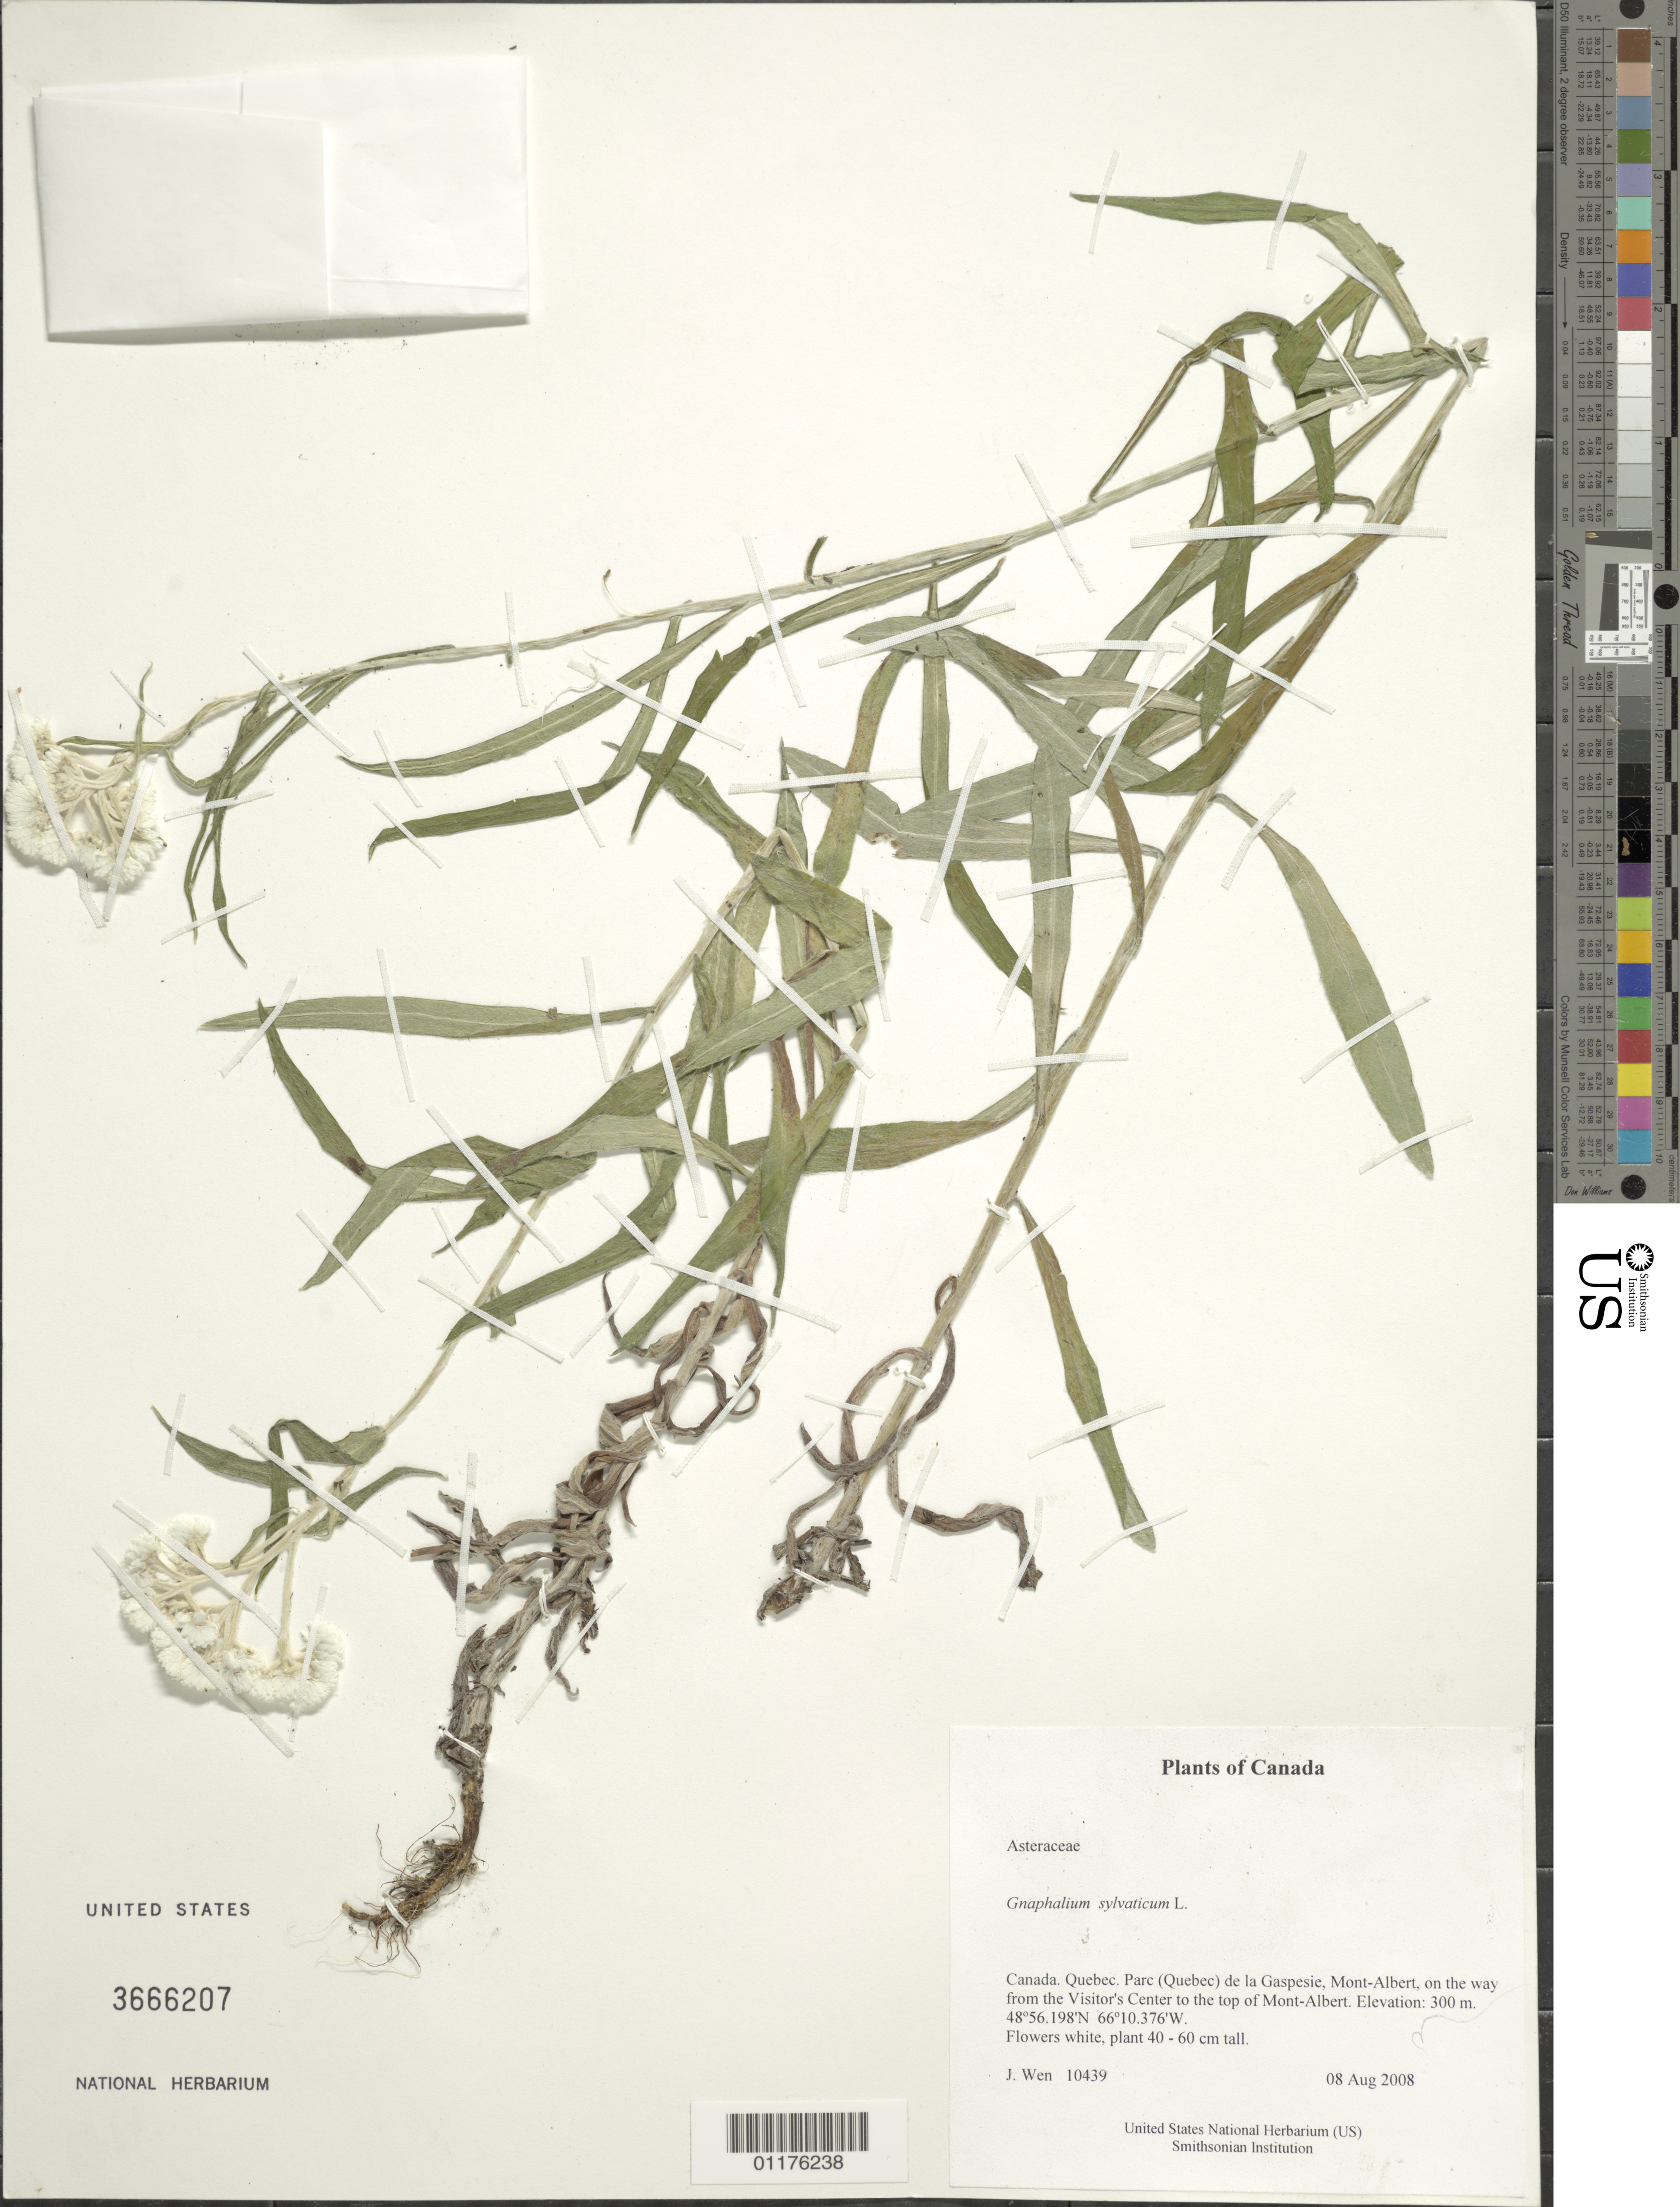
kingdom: Plantae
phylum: Tracheophyta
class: Magnoliopsida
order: Asterales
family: Asteraceae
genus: Omalotheca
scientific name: Omalotheca sylvatica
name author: (L.) Sch. Bip. & F.W. Schultz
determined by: Puttock, Christopher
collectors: J. Wen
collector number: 10439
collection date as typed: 08 Aug 2008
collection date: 2008-08-08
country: Canada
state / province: Quebec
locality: Parc (Quebec) de la Gaspesie, Mont-Albert, on the way from the Visitor's Center to the top of Mont-Albert.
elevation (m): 300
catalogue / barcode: US 3666207